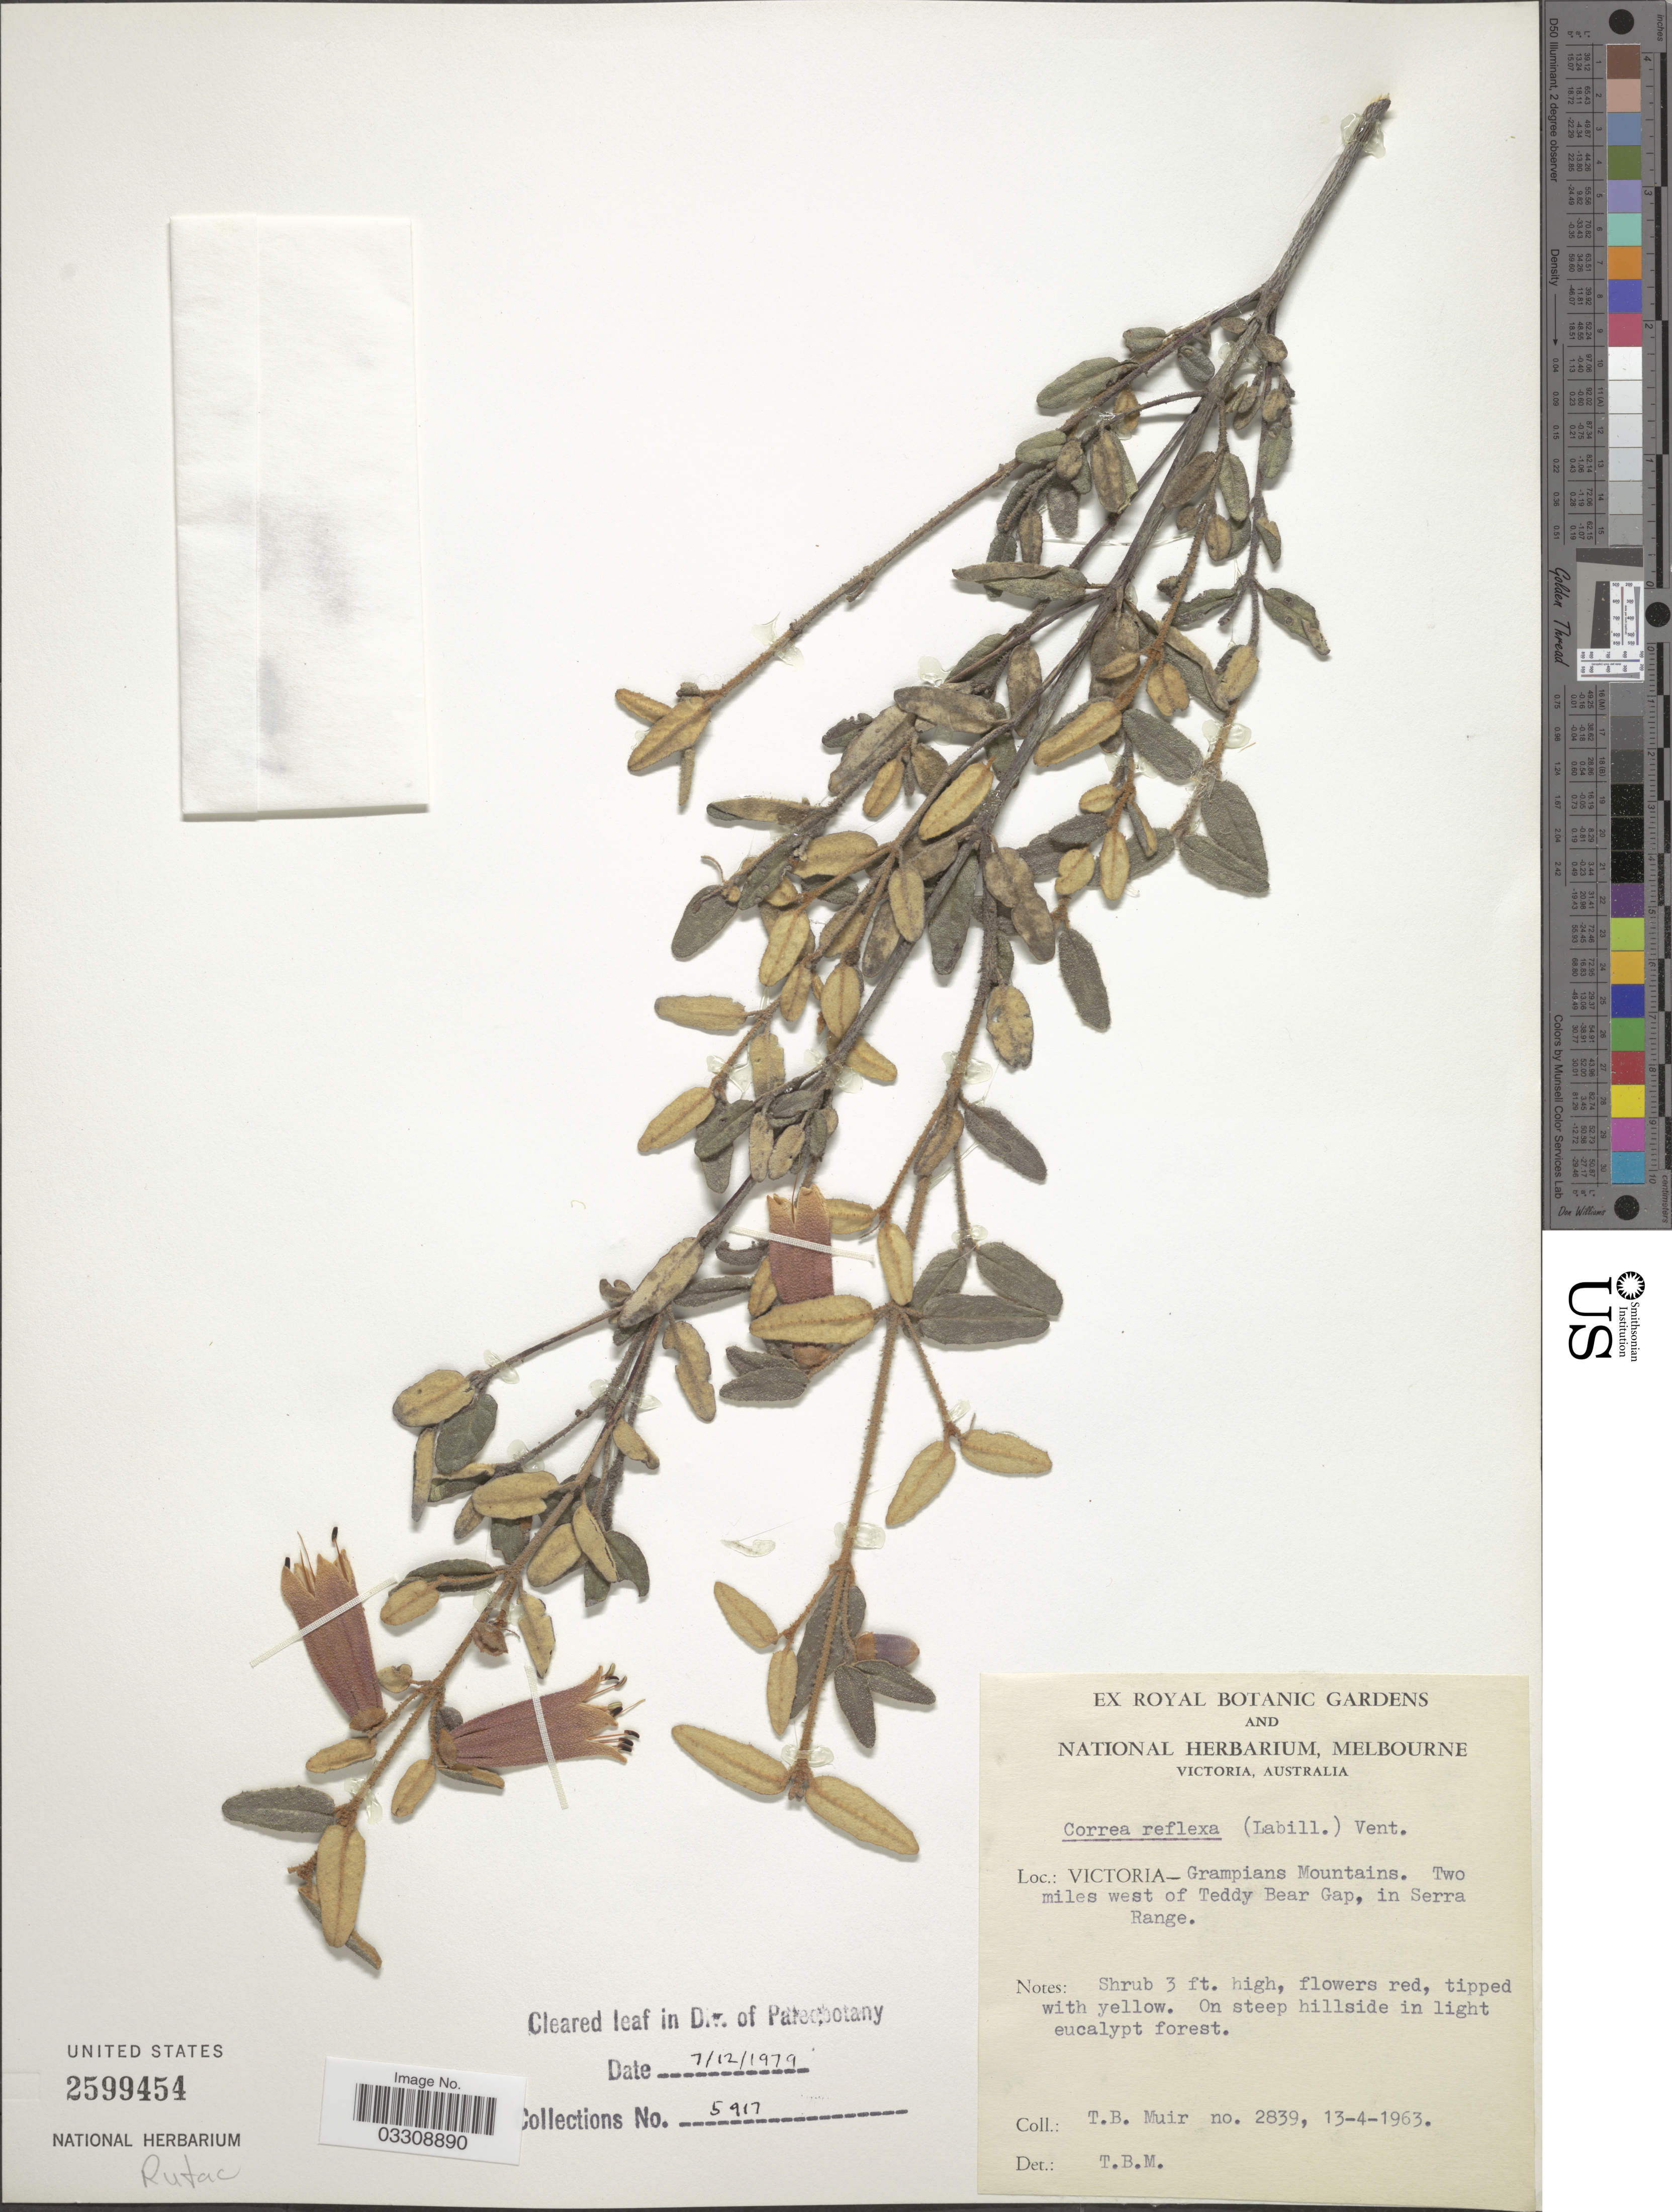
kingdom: Plantae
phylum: Tracheophyta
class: Magnoliopsida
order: Sapindales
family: Rutaceae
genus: Correa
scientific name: Correa reflexa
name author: (Labill.) Vent.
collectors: T. Muir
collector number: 2839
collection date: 1963-04-13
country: Australia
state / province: Victoria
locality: Victoria - Grampians Mountains. Two miles west of Teddy Bear Gap, in Serra Range.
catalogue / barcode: US 2599454